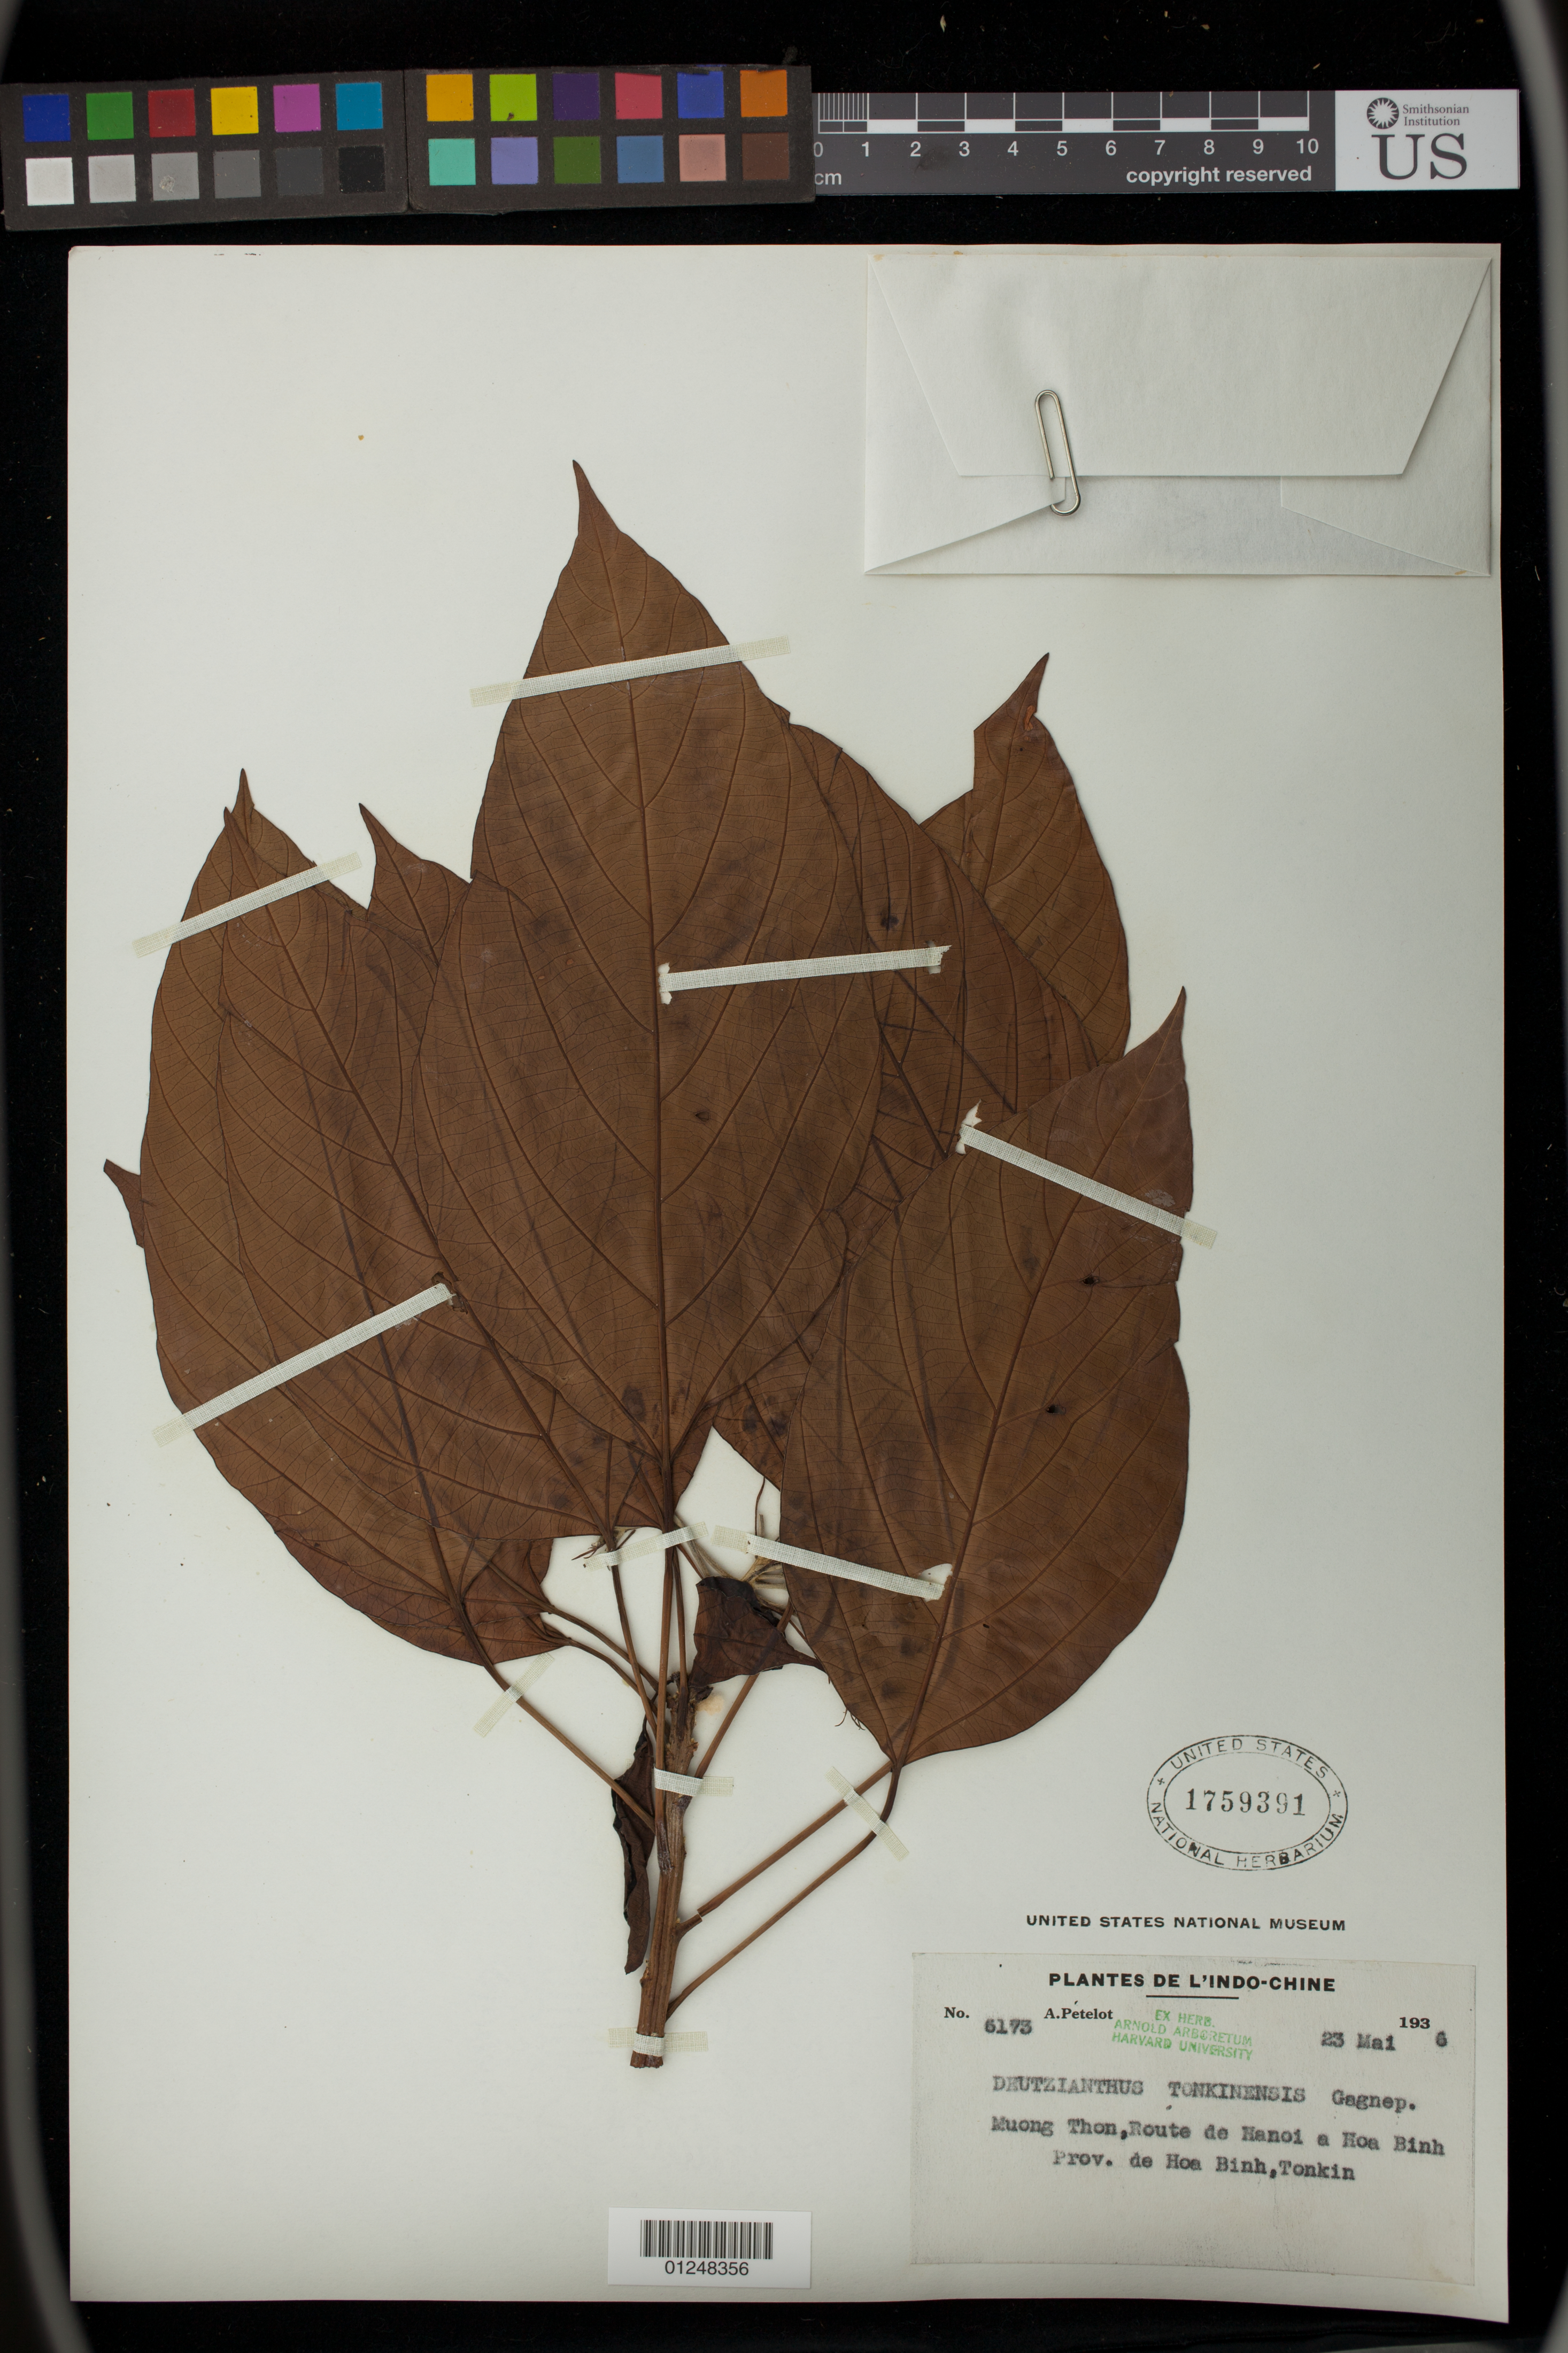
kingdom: Plantae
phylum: Tracheophyta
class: Magnoliopsida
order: Malpighiales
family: Euphorbiaceae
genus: Deutzianthus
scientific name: Deutzianthus tonkinensis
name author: Gagnep.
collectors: A. Petelot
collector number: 6173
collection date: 1936-05-23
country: Vietnam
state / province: Hoa Binh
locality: Tonkin [Northern Vietnam}, Muong Thon, Route de Hanoi a Hoa Binh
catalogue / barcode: US 1759391